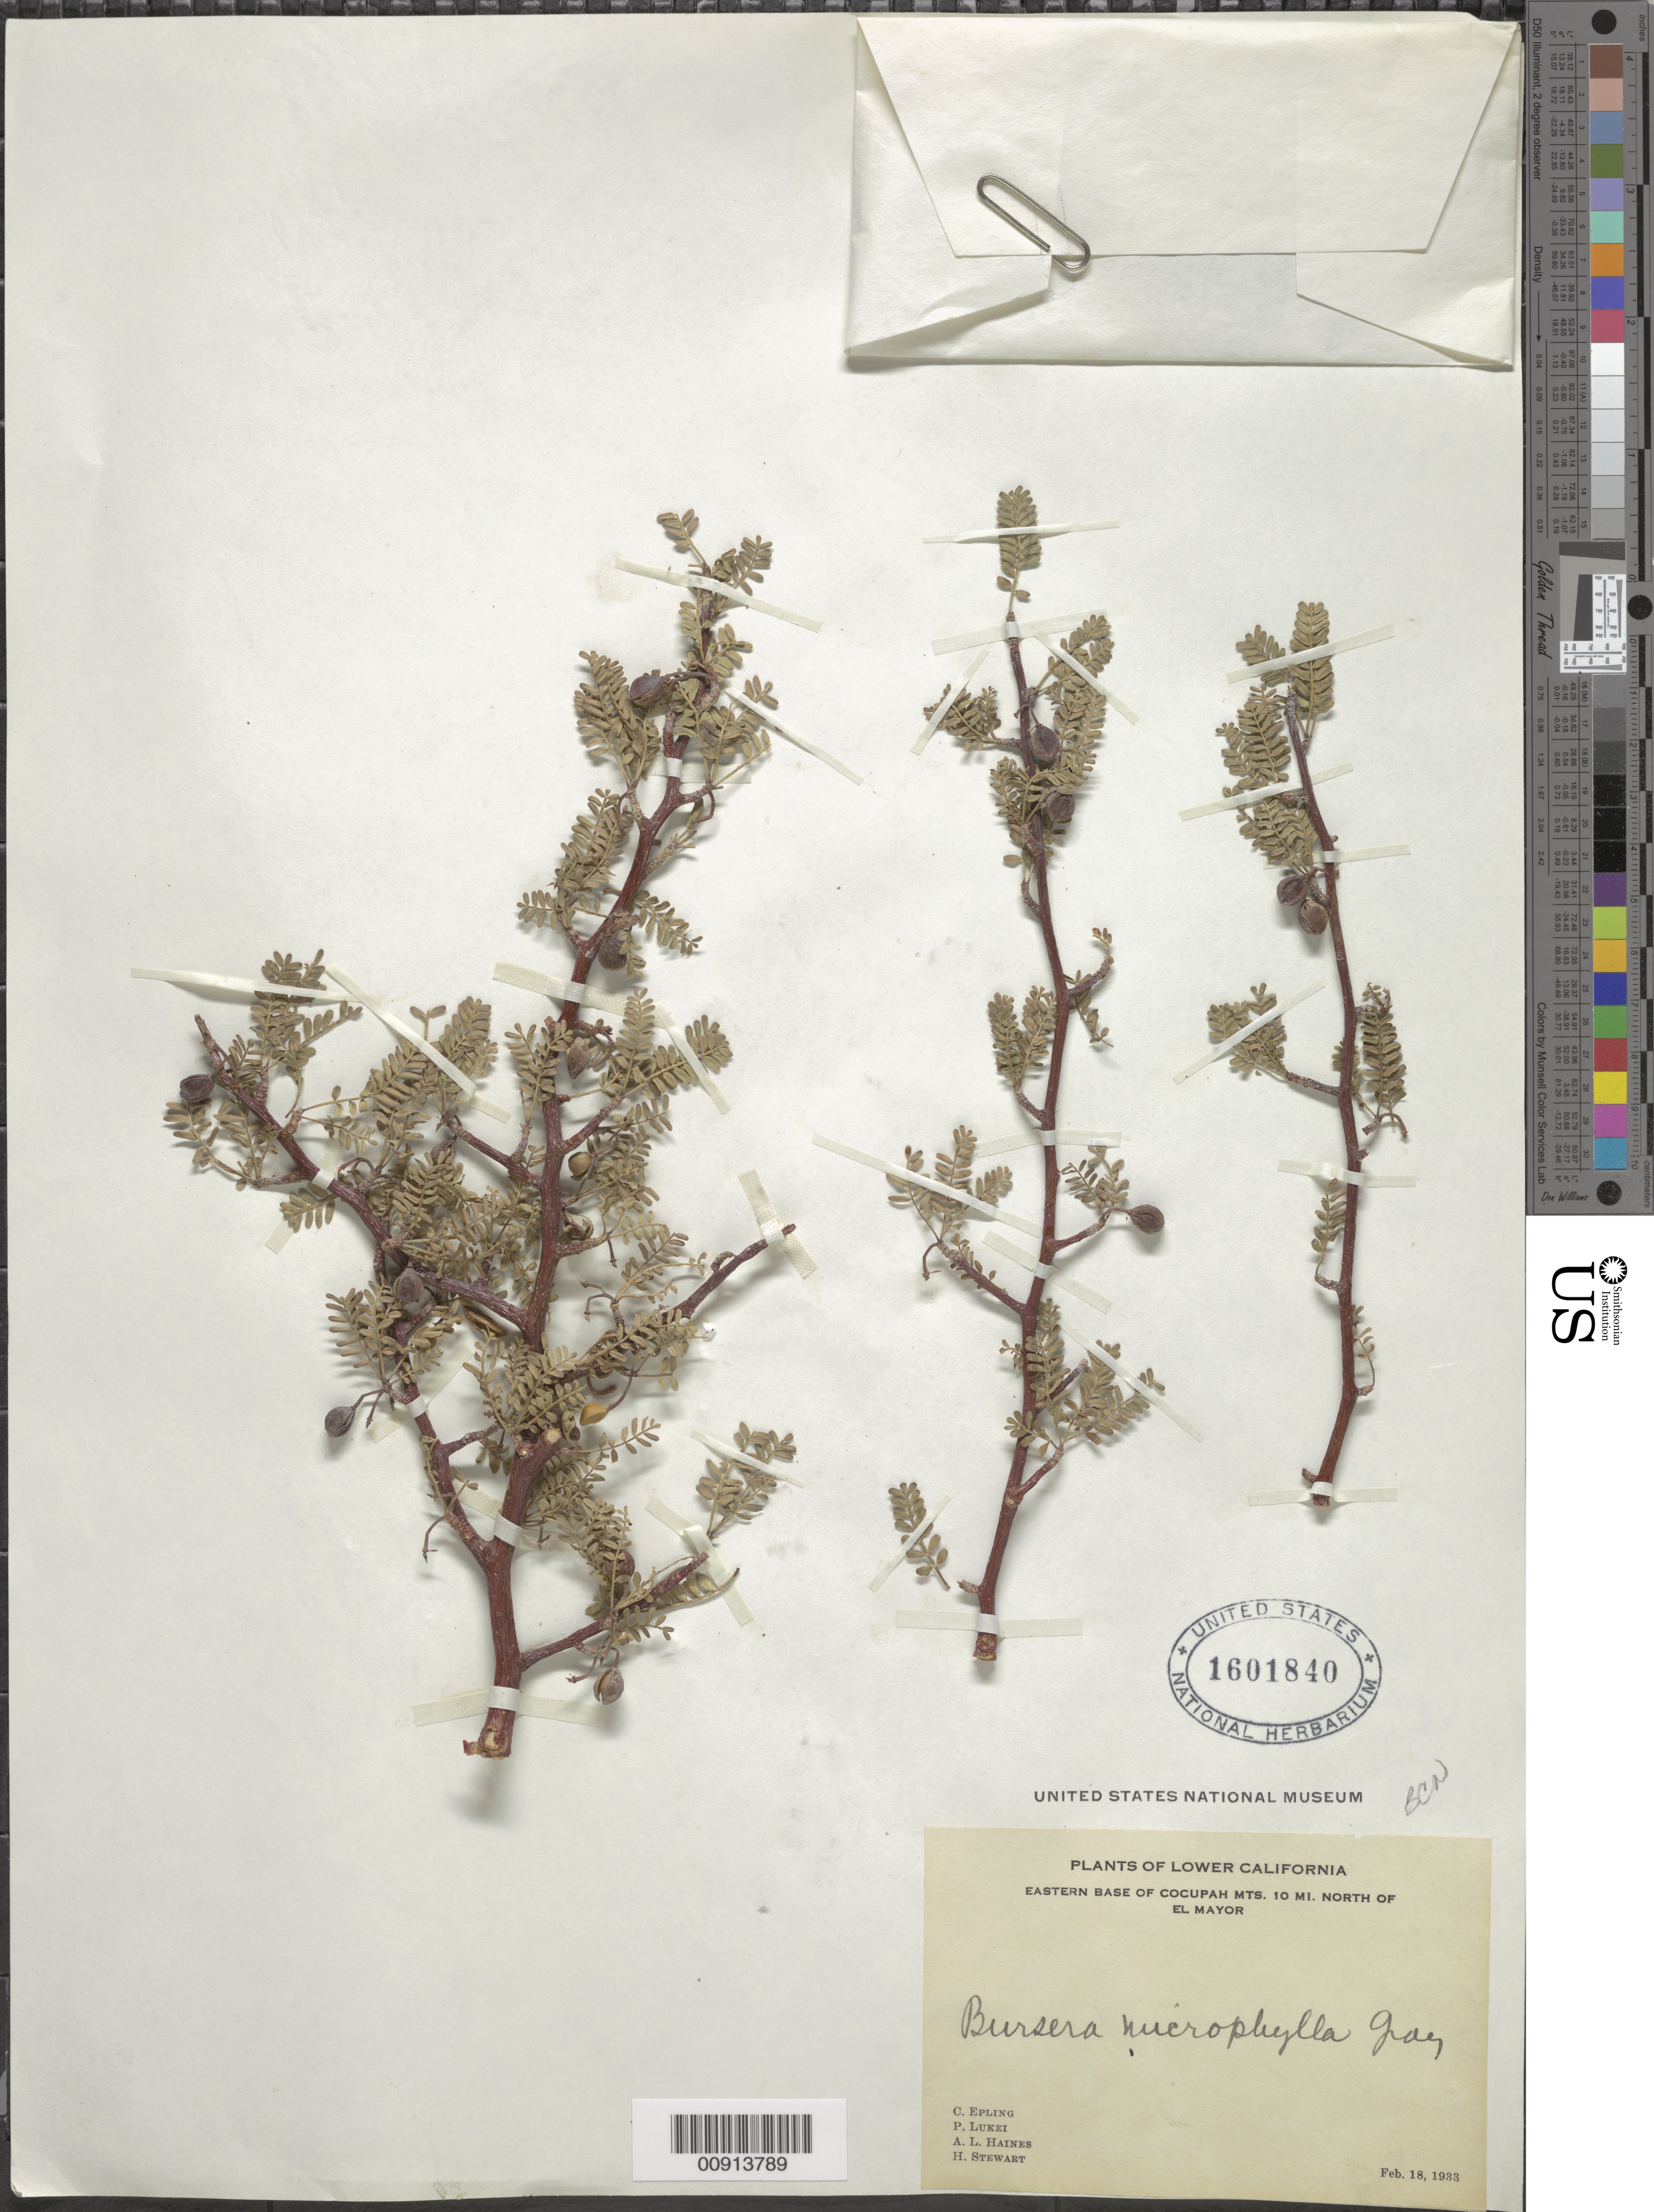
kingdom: Plantae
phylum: Tracheophyta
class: Magnoliopsida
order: Sapindales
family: Burseraceae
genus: Bursera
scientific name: Bursera microphylla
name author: A. Gray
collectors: C. C. Epling, Lukei, P., A. L. Haines & Stewart, H.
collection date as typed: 18 Feb 1933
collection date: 1933-02-18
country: Mexico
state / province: Baja California Norte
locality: Eastern base of Cocupah Mts. 10 mi. North of El Mayor. Lower California.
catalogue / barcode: US 1601840